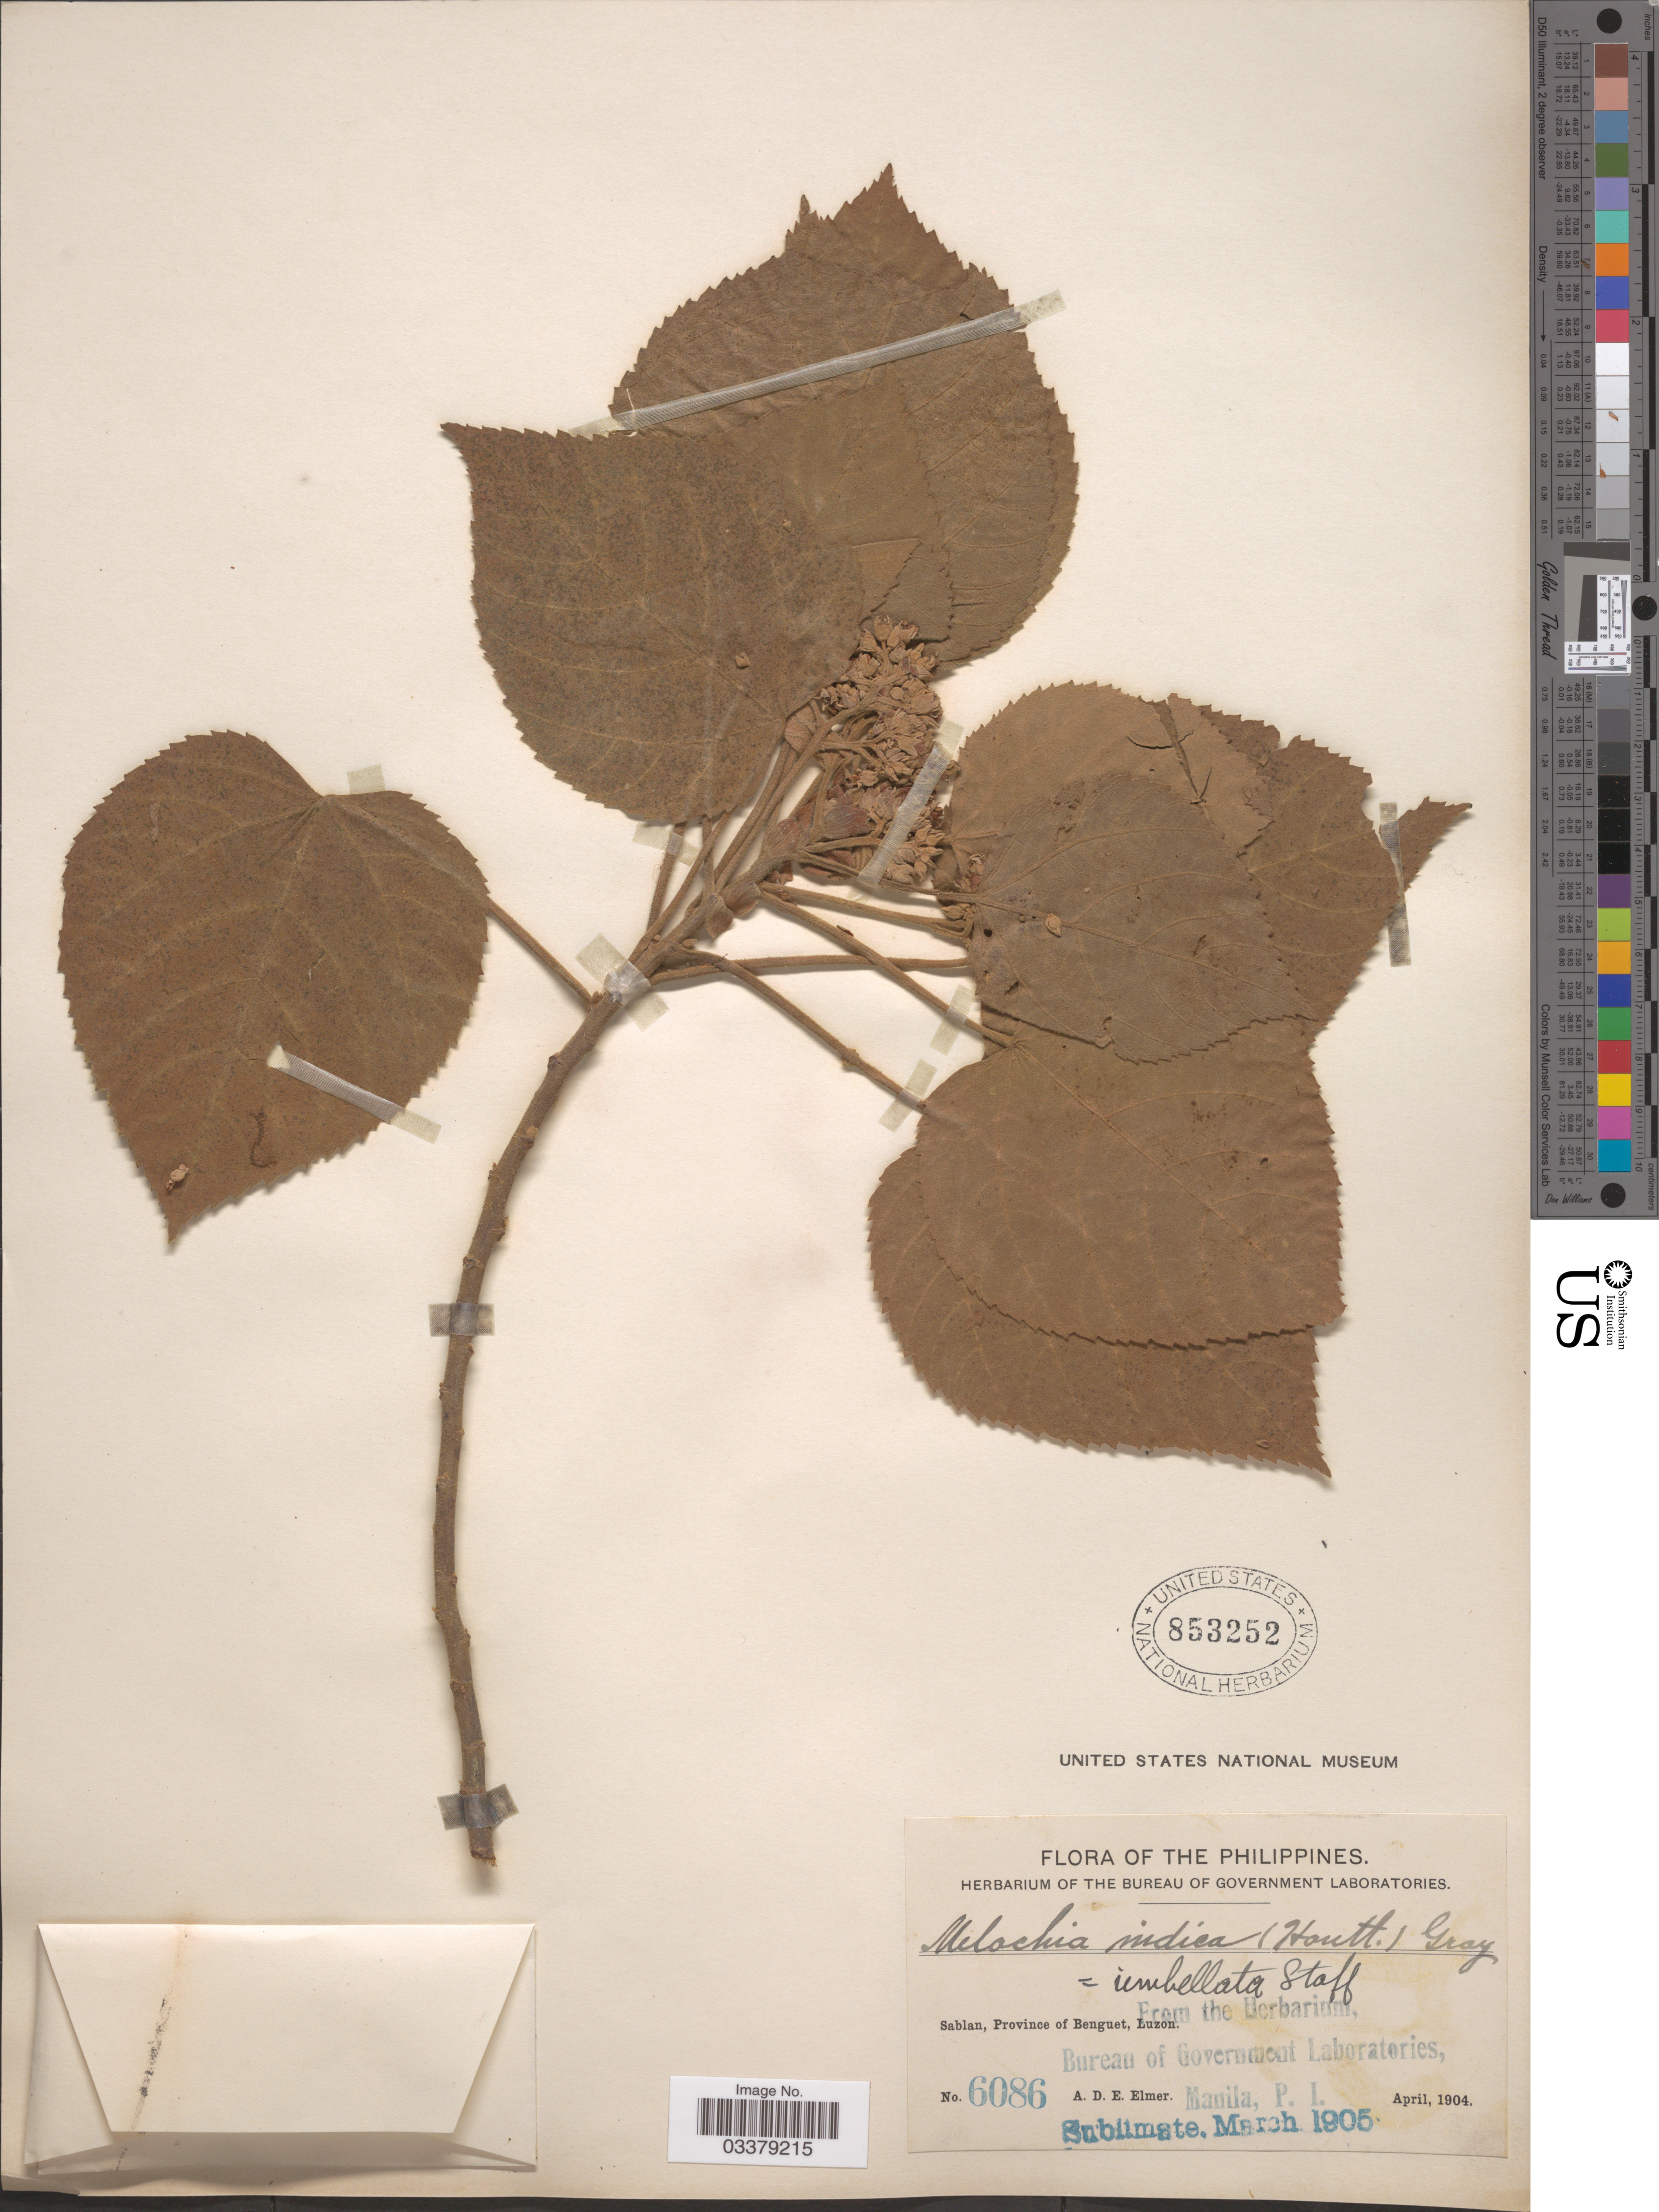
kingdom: Plantae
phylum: Tracheophyta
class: Magnoliopsida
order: Malvales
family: Malvaceae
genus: Melochia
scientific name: Melochia umbellata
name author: Stapf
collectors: A. D. E. Elmer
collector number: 6086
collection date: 1904-04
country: Philippines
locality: Sablan, Province of Benguet, Luzon.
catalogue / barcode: US 853252